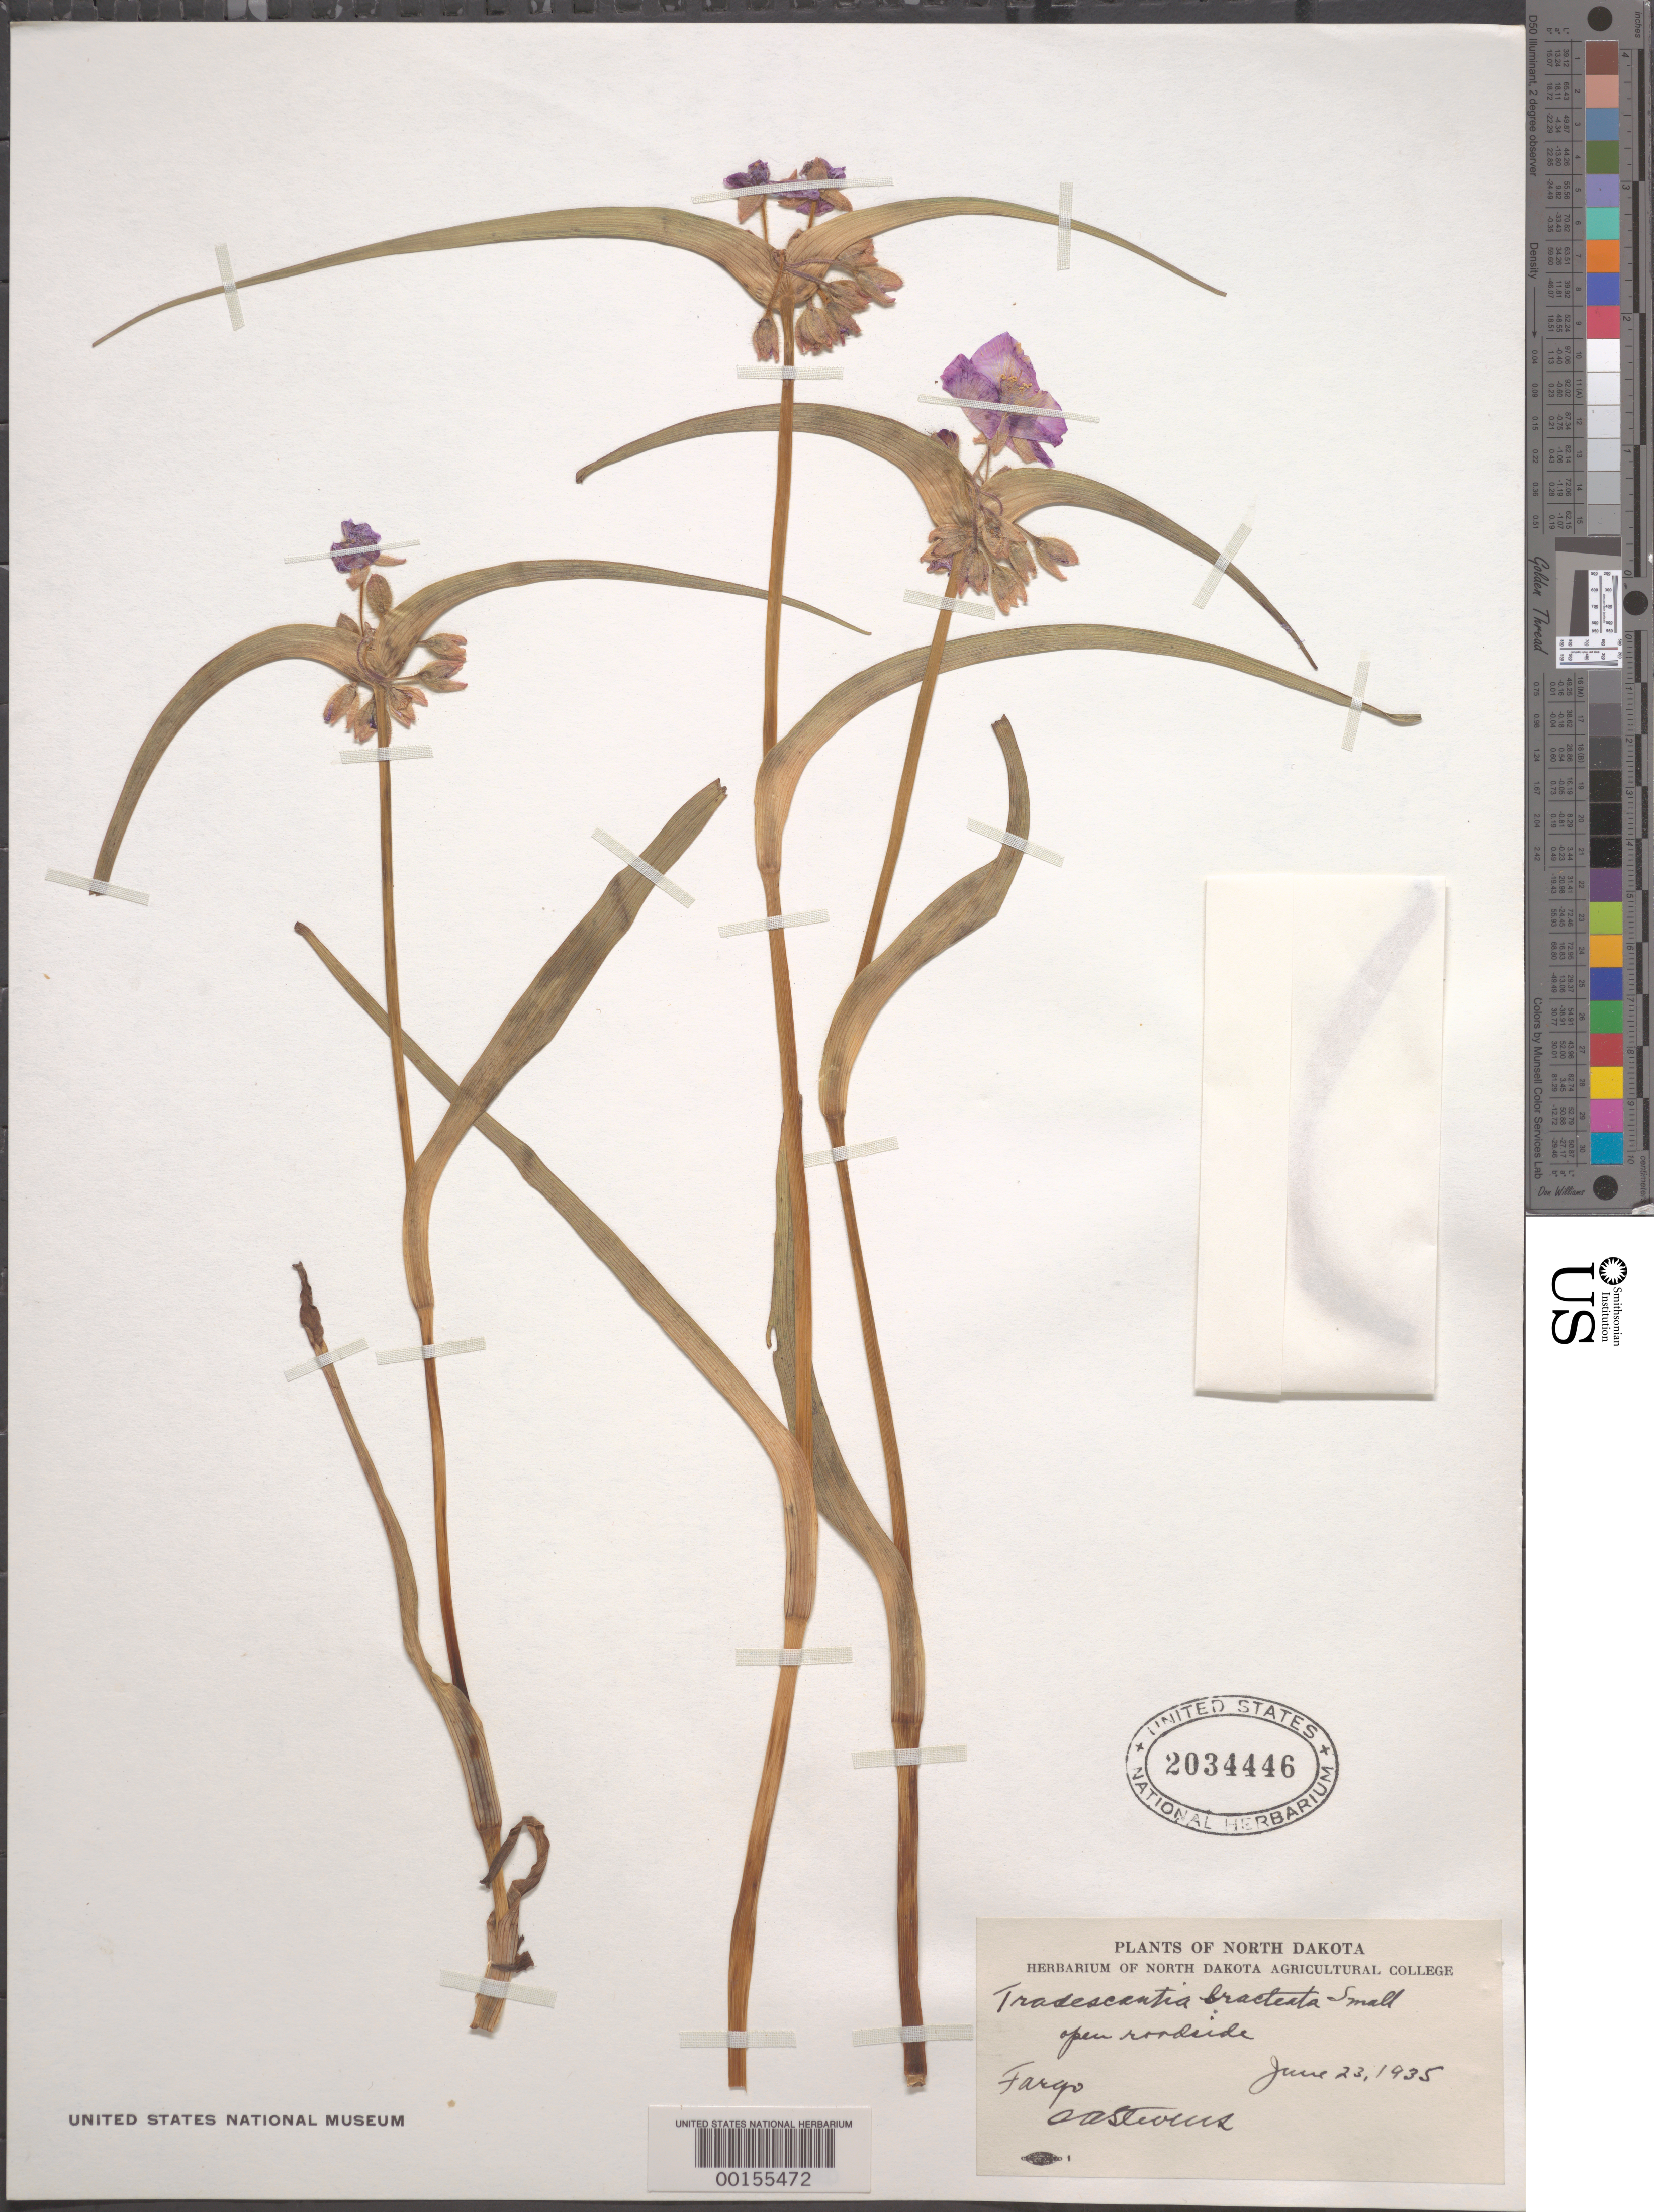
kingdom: Plantae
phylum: Tracheophyta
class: Liliopsida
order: Commelinales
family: Commelinaceae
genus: Tradescantia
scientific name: Tradescantia bracteata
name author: Small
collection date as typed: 23 Jun 1935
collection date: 1935-06-23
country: United States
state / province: North Dakota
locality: Fargo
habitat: Open roadside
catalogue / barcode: US 2034446